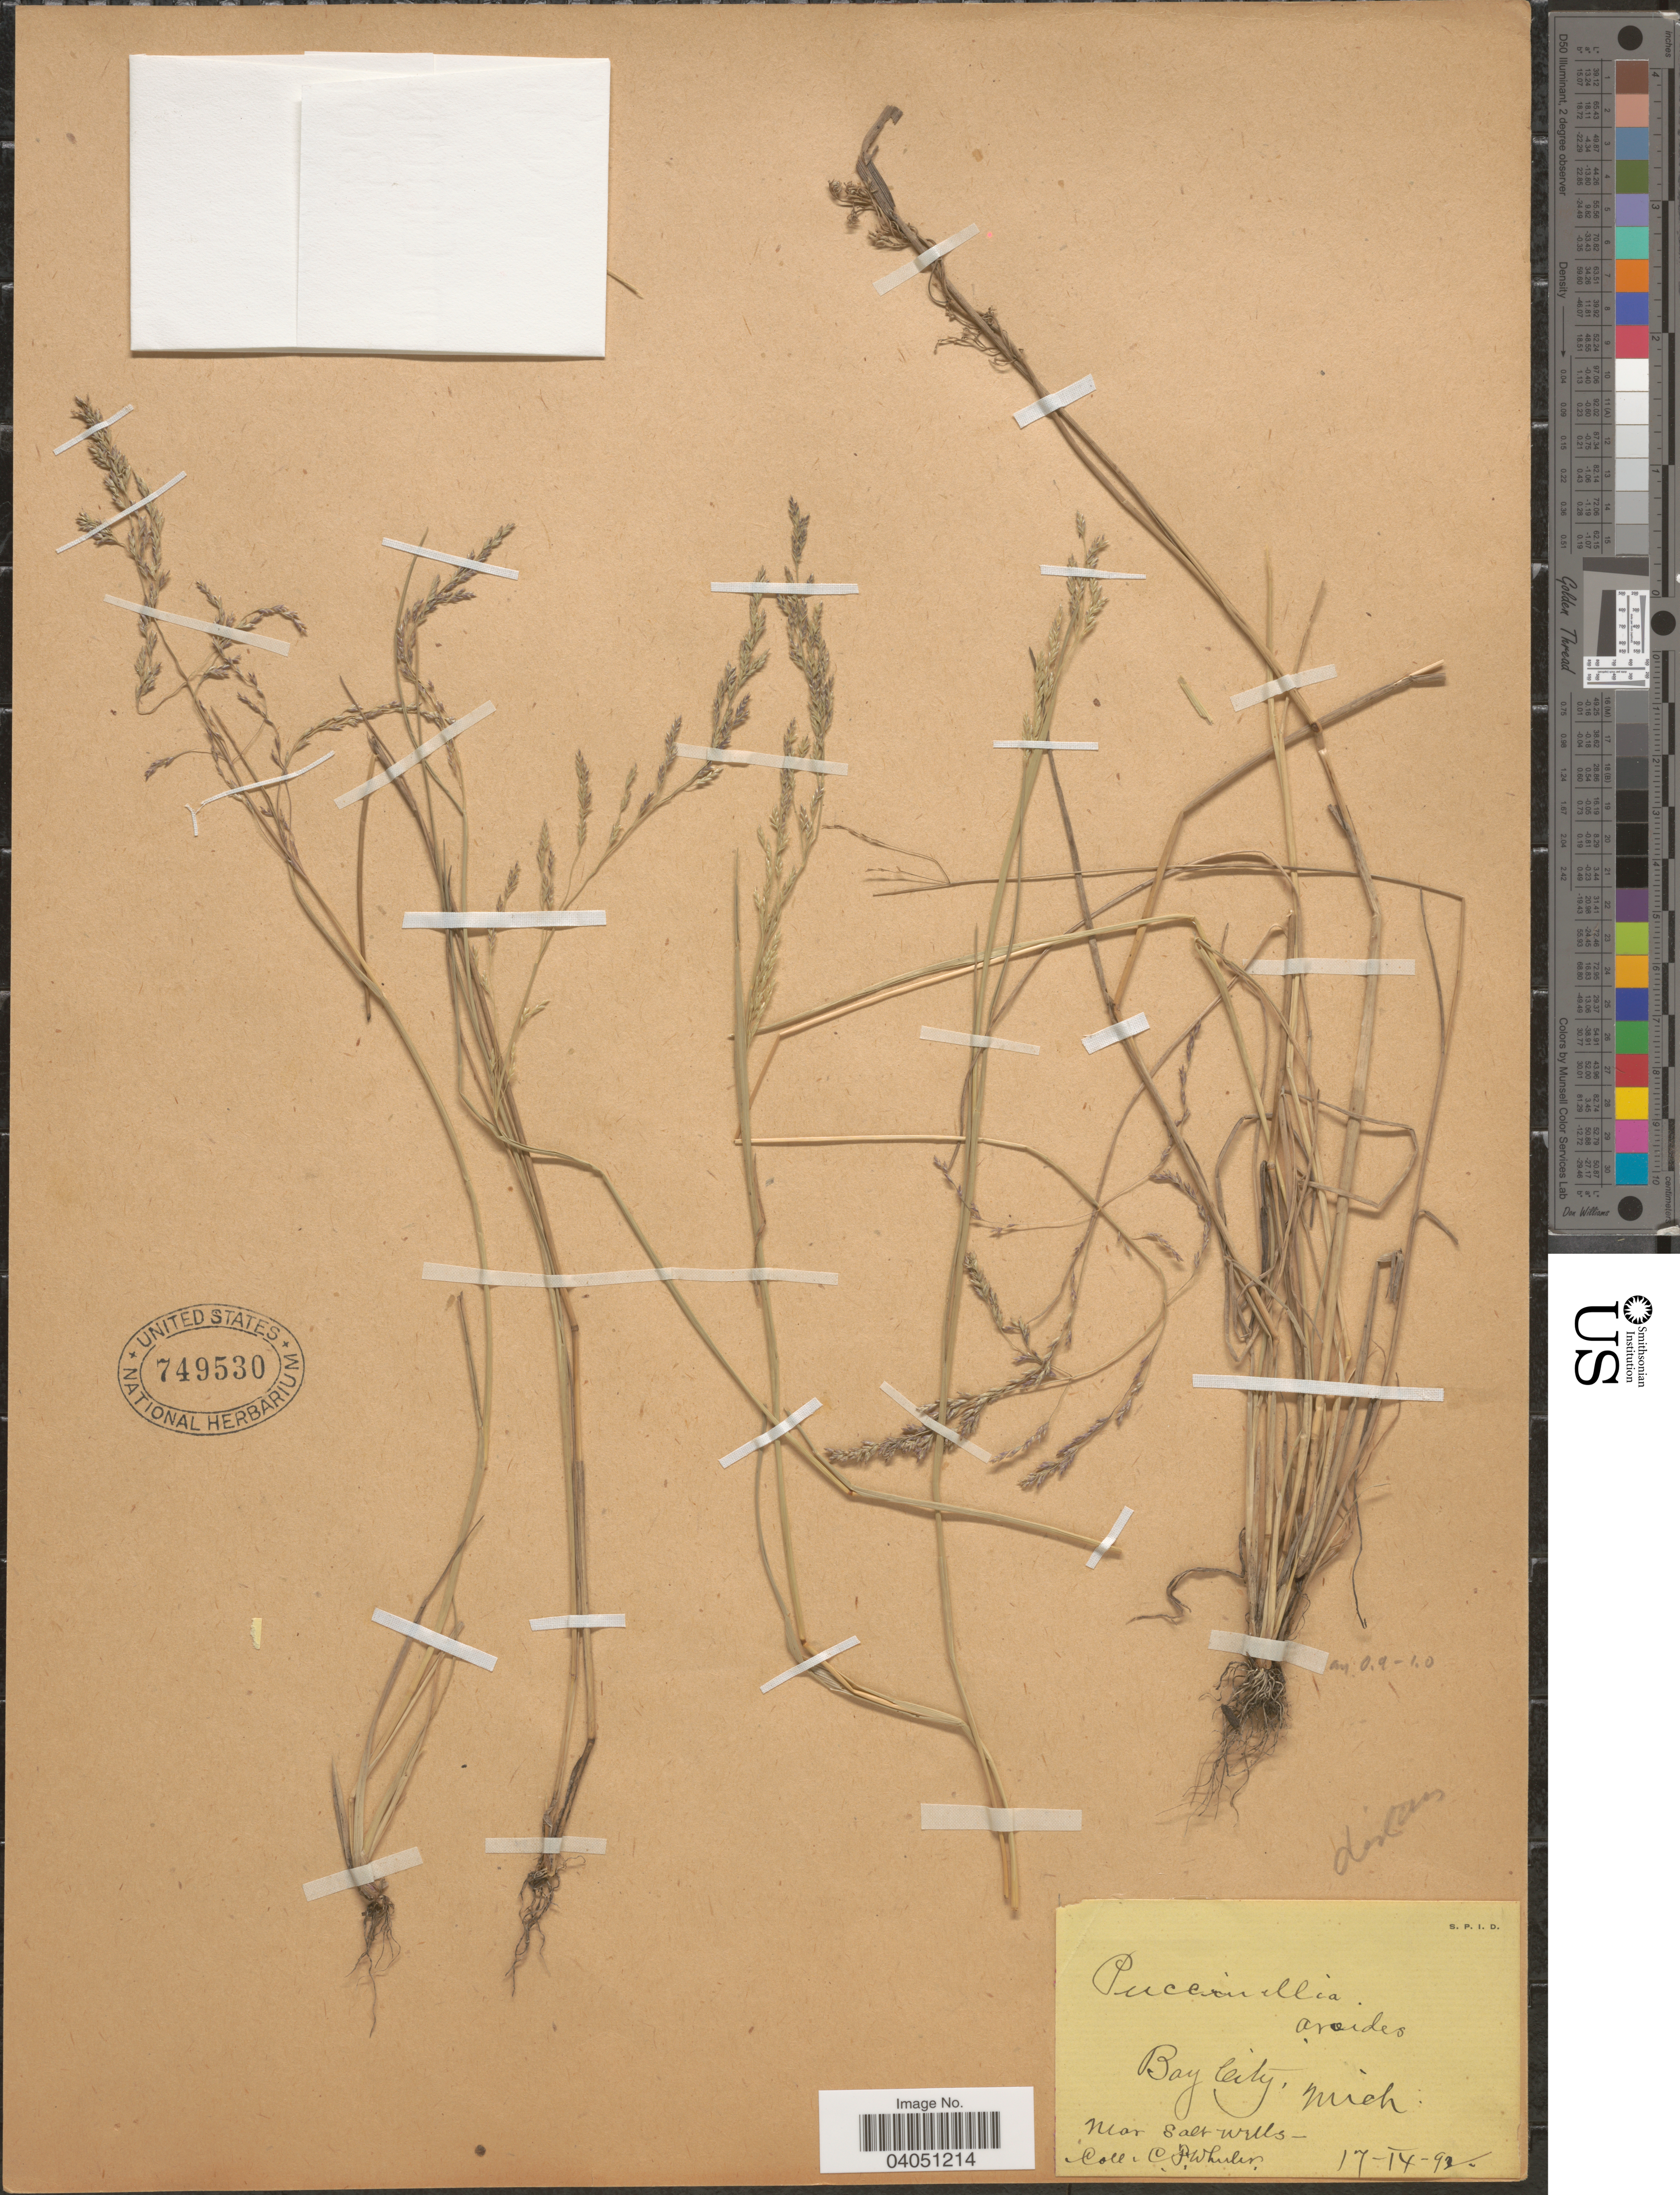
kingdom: Plantae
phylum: Tracheophyta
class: Liliopsida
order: Poales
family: Poaceae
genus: Puccinellia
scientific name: Puccinellia distans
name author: (Jacq.) Parl.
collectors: C. Wheeler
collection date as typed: Transcribed d/m/y: 17/9/92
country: United States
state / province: Michigan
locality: Bay City.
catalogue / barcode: US 749530